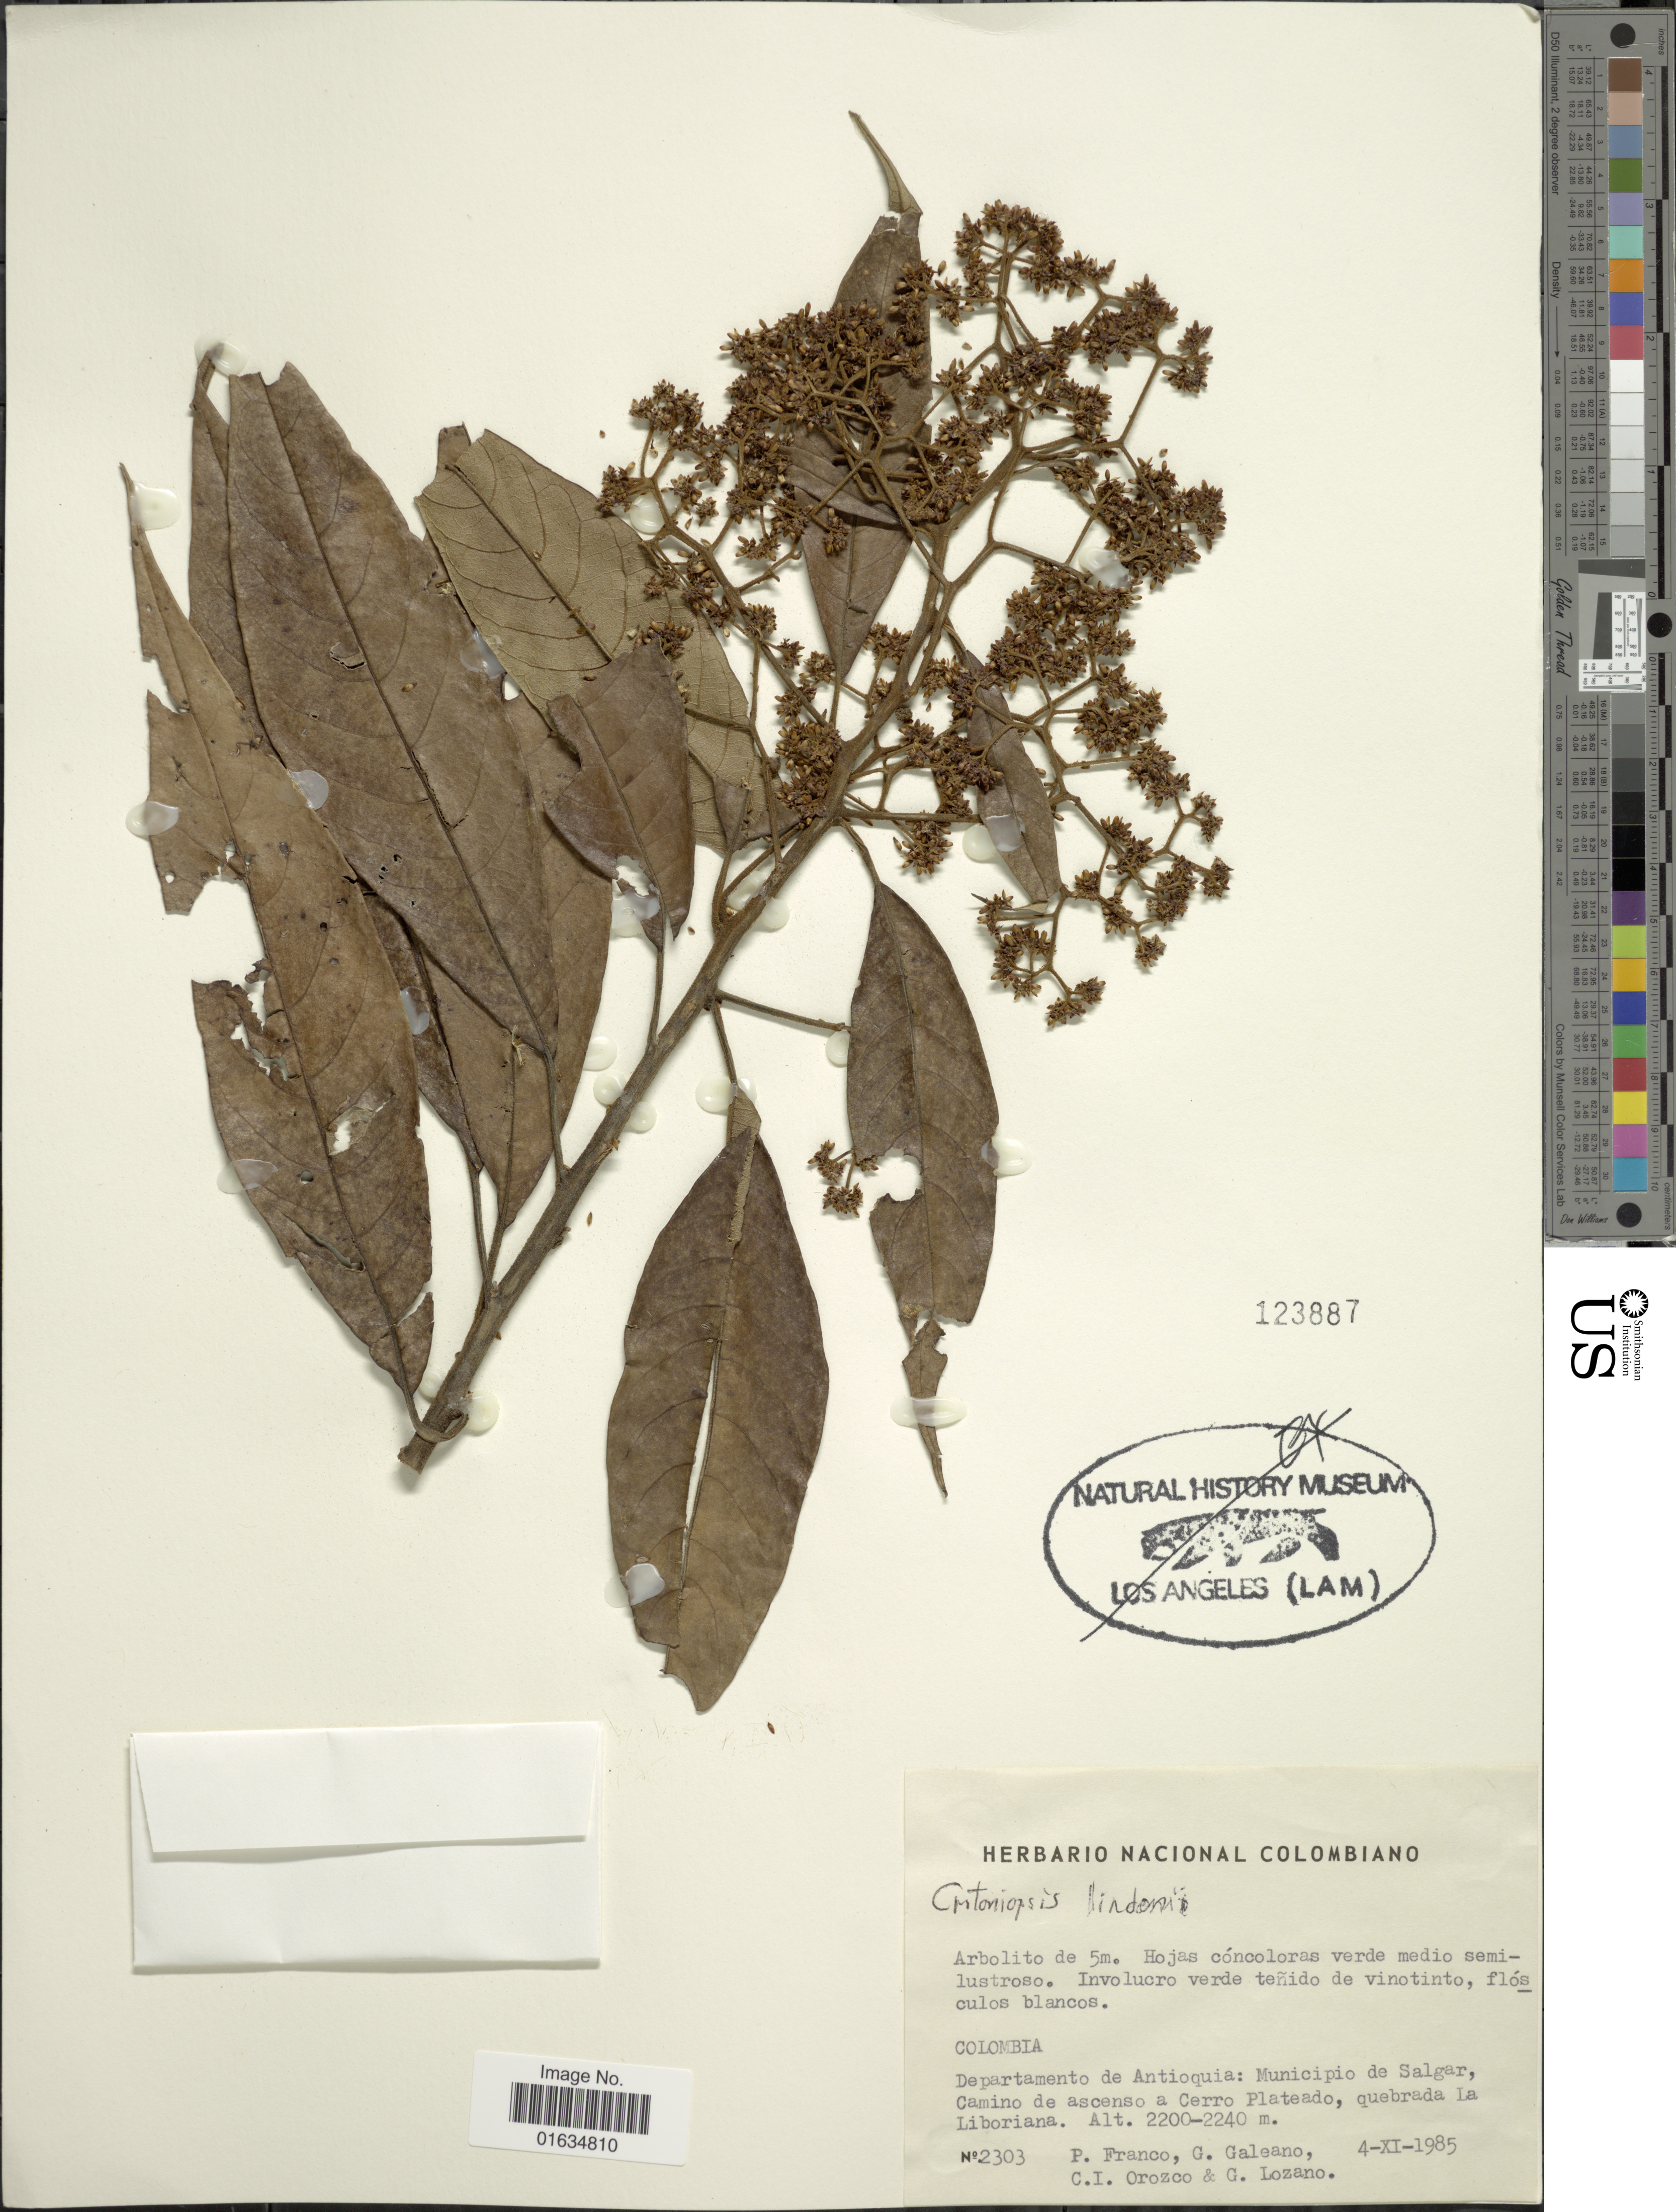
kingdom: Plantae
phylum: Tracheophyta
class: Magnoliopsida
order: Asterales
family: Asteraceae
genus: Critoniopsis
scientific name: Critoniopsis lindenii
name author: Sch. Bip.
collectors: P. Franco, G. Galeano, C. I. Orozco & G. Lozano-Contreras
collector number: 2303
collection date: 1985-11-04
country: Colombia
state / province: Antioquia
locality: Municpio de Salgar, Camino de ascenso a Cerro Plateado, quebrada La Liboriana.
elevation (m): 2200